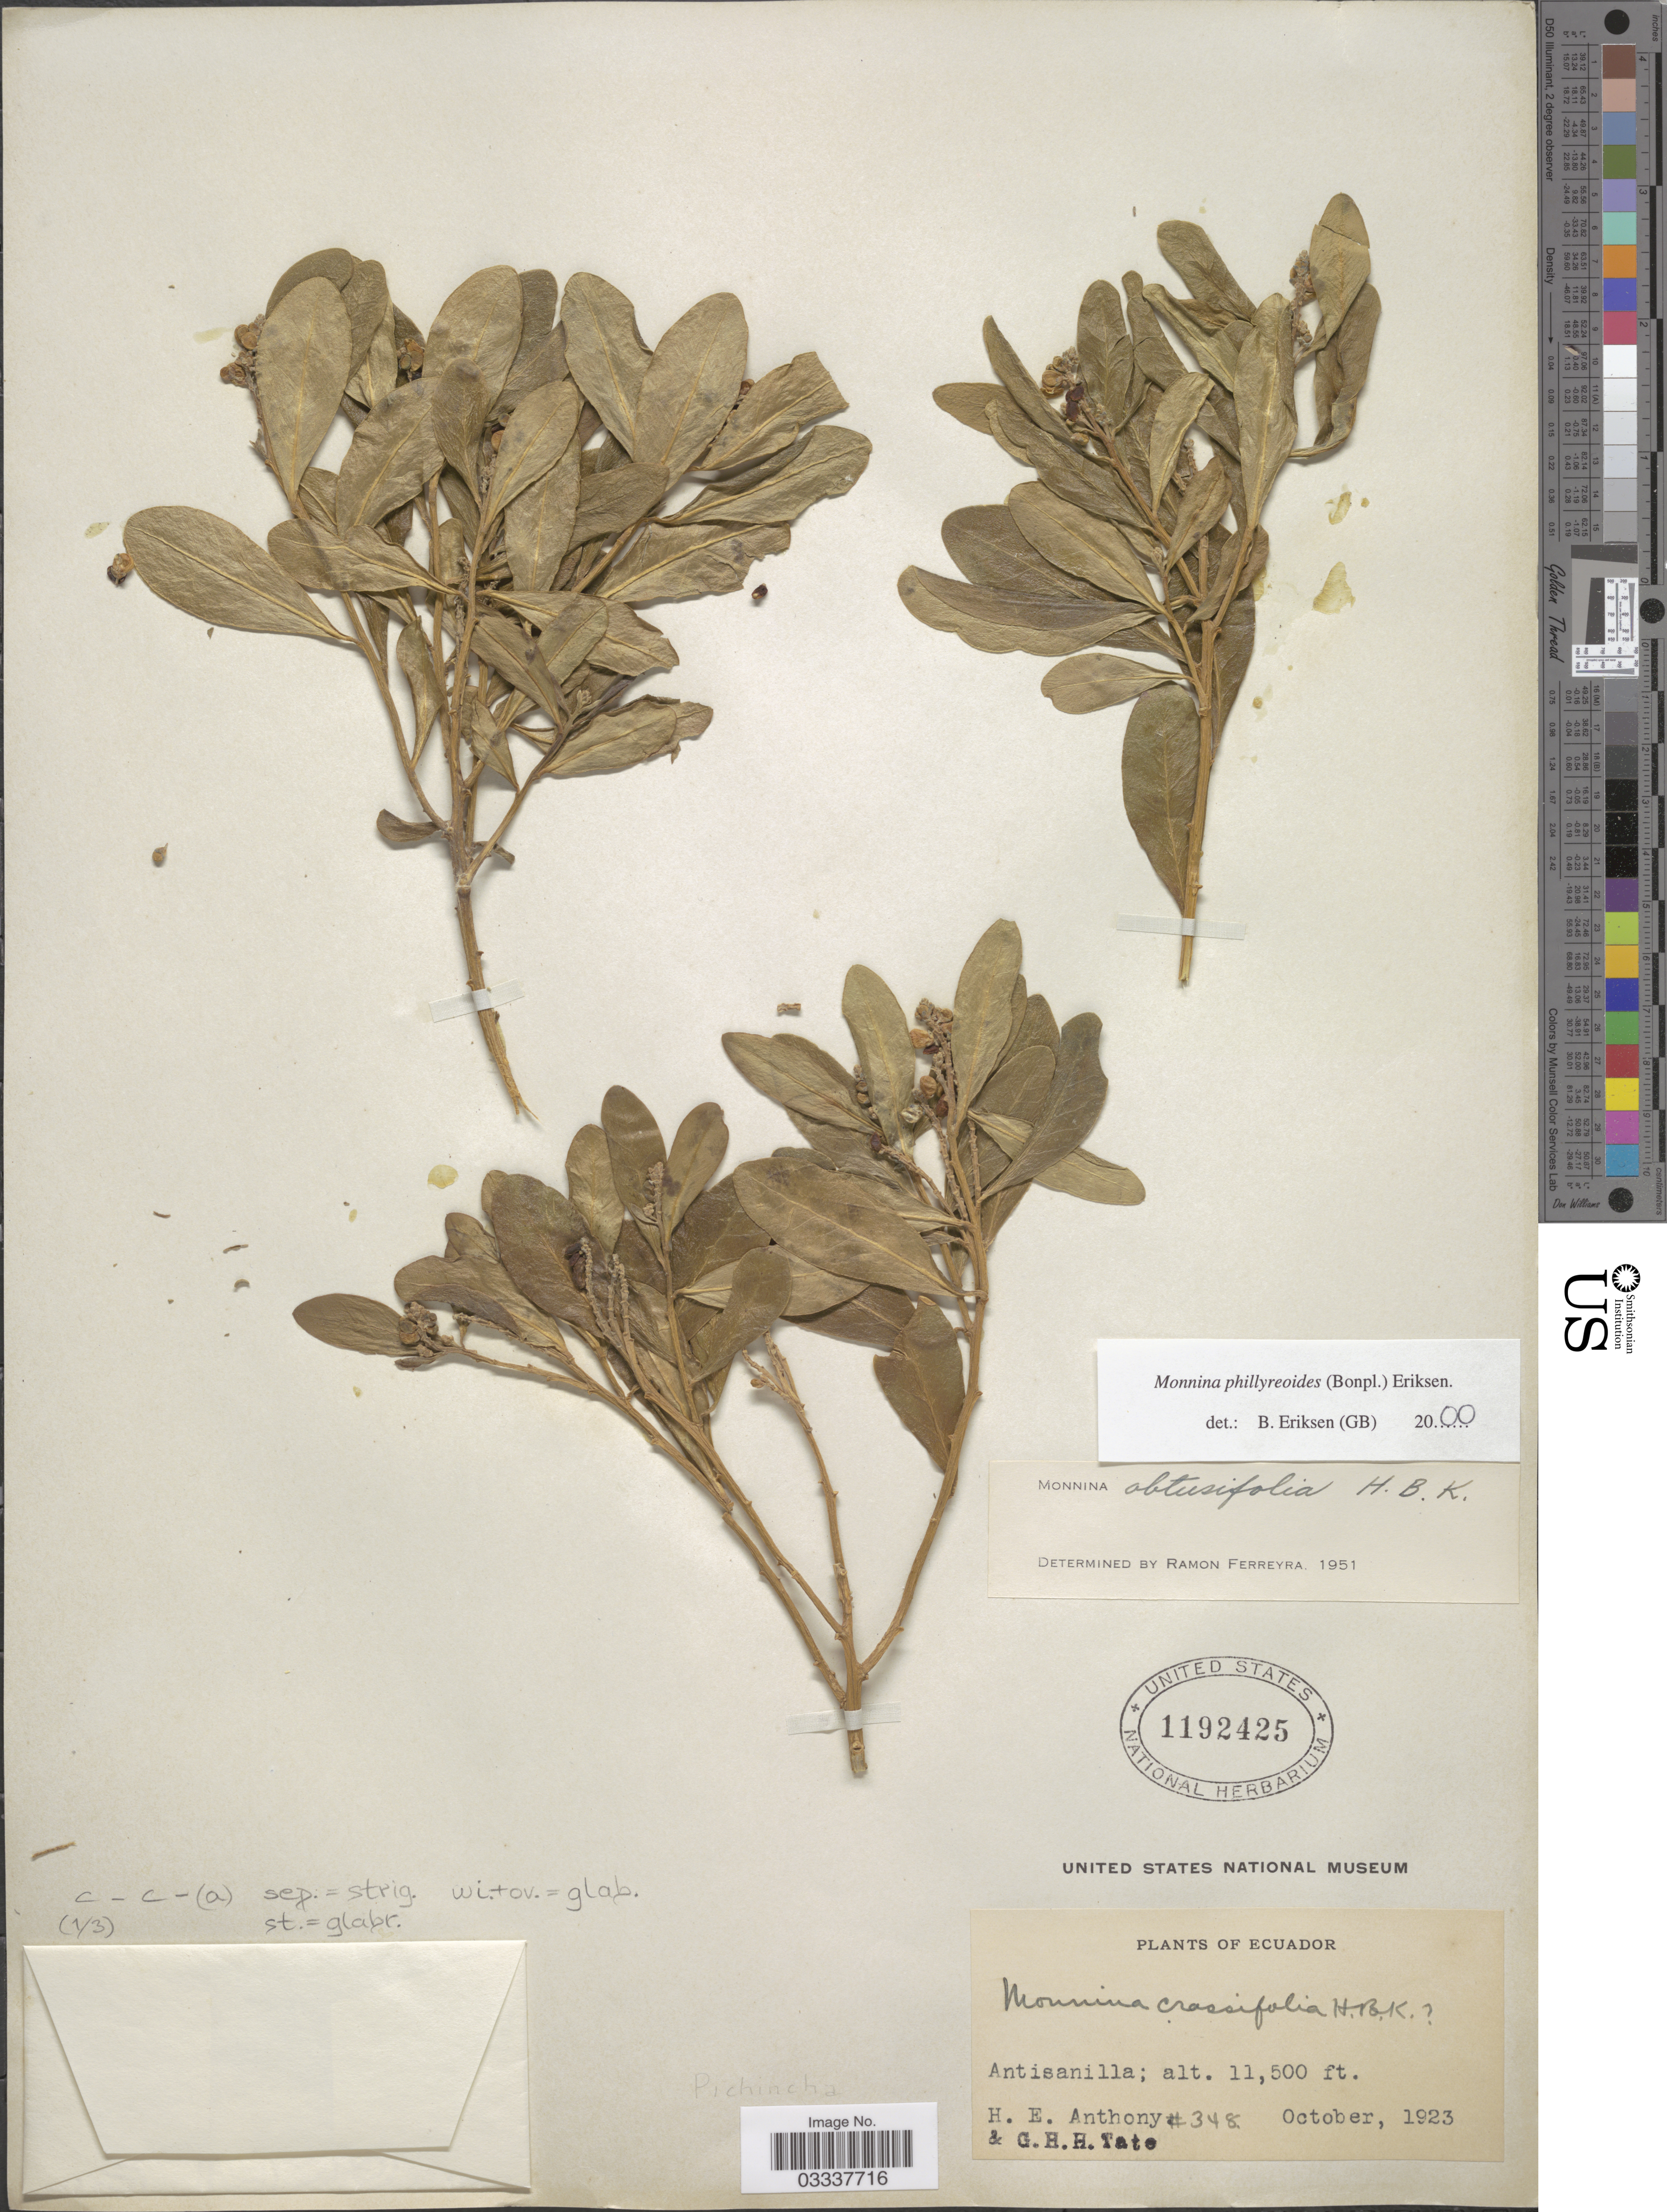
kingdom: Plantae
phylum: Tracheophyta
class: Magnoliopsida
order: Fabales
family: Polygalaceae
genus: Monnina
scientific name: Monnina phillyreoides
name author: (Bonpl.) B. Eriksen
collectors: H. E. Anthony & G. H. H.Tate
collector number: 348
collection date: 1923-10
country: Ecuador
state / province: Pichincha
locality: Antisanilla.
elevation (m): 3505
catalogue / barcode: US 1192425